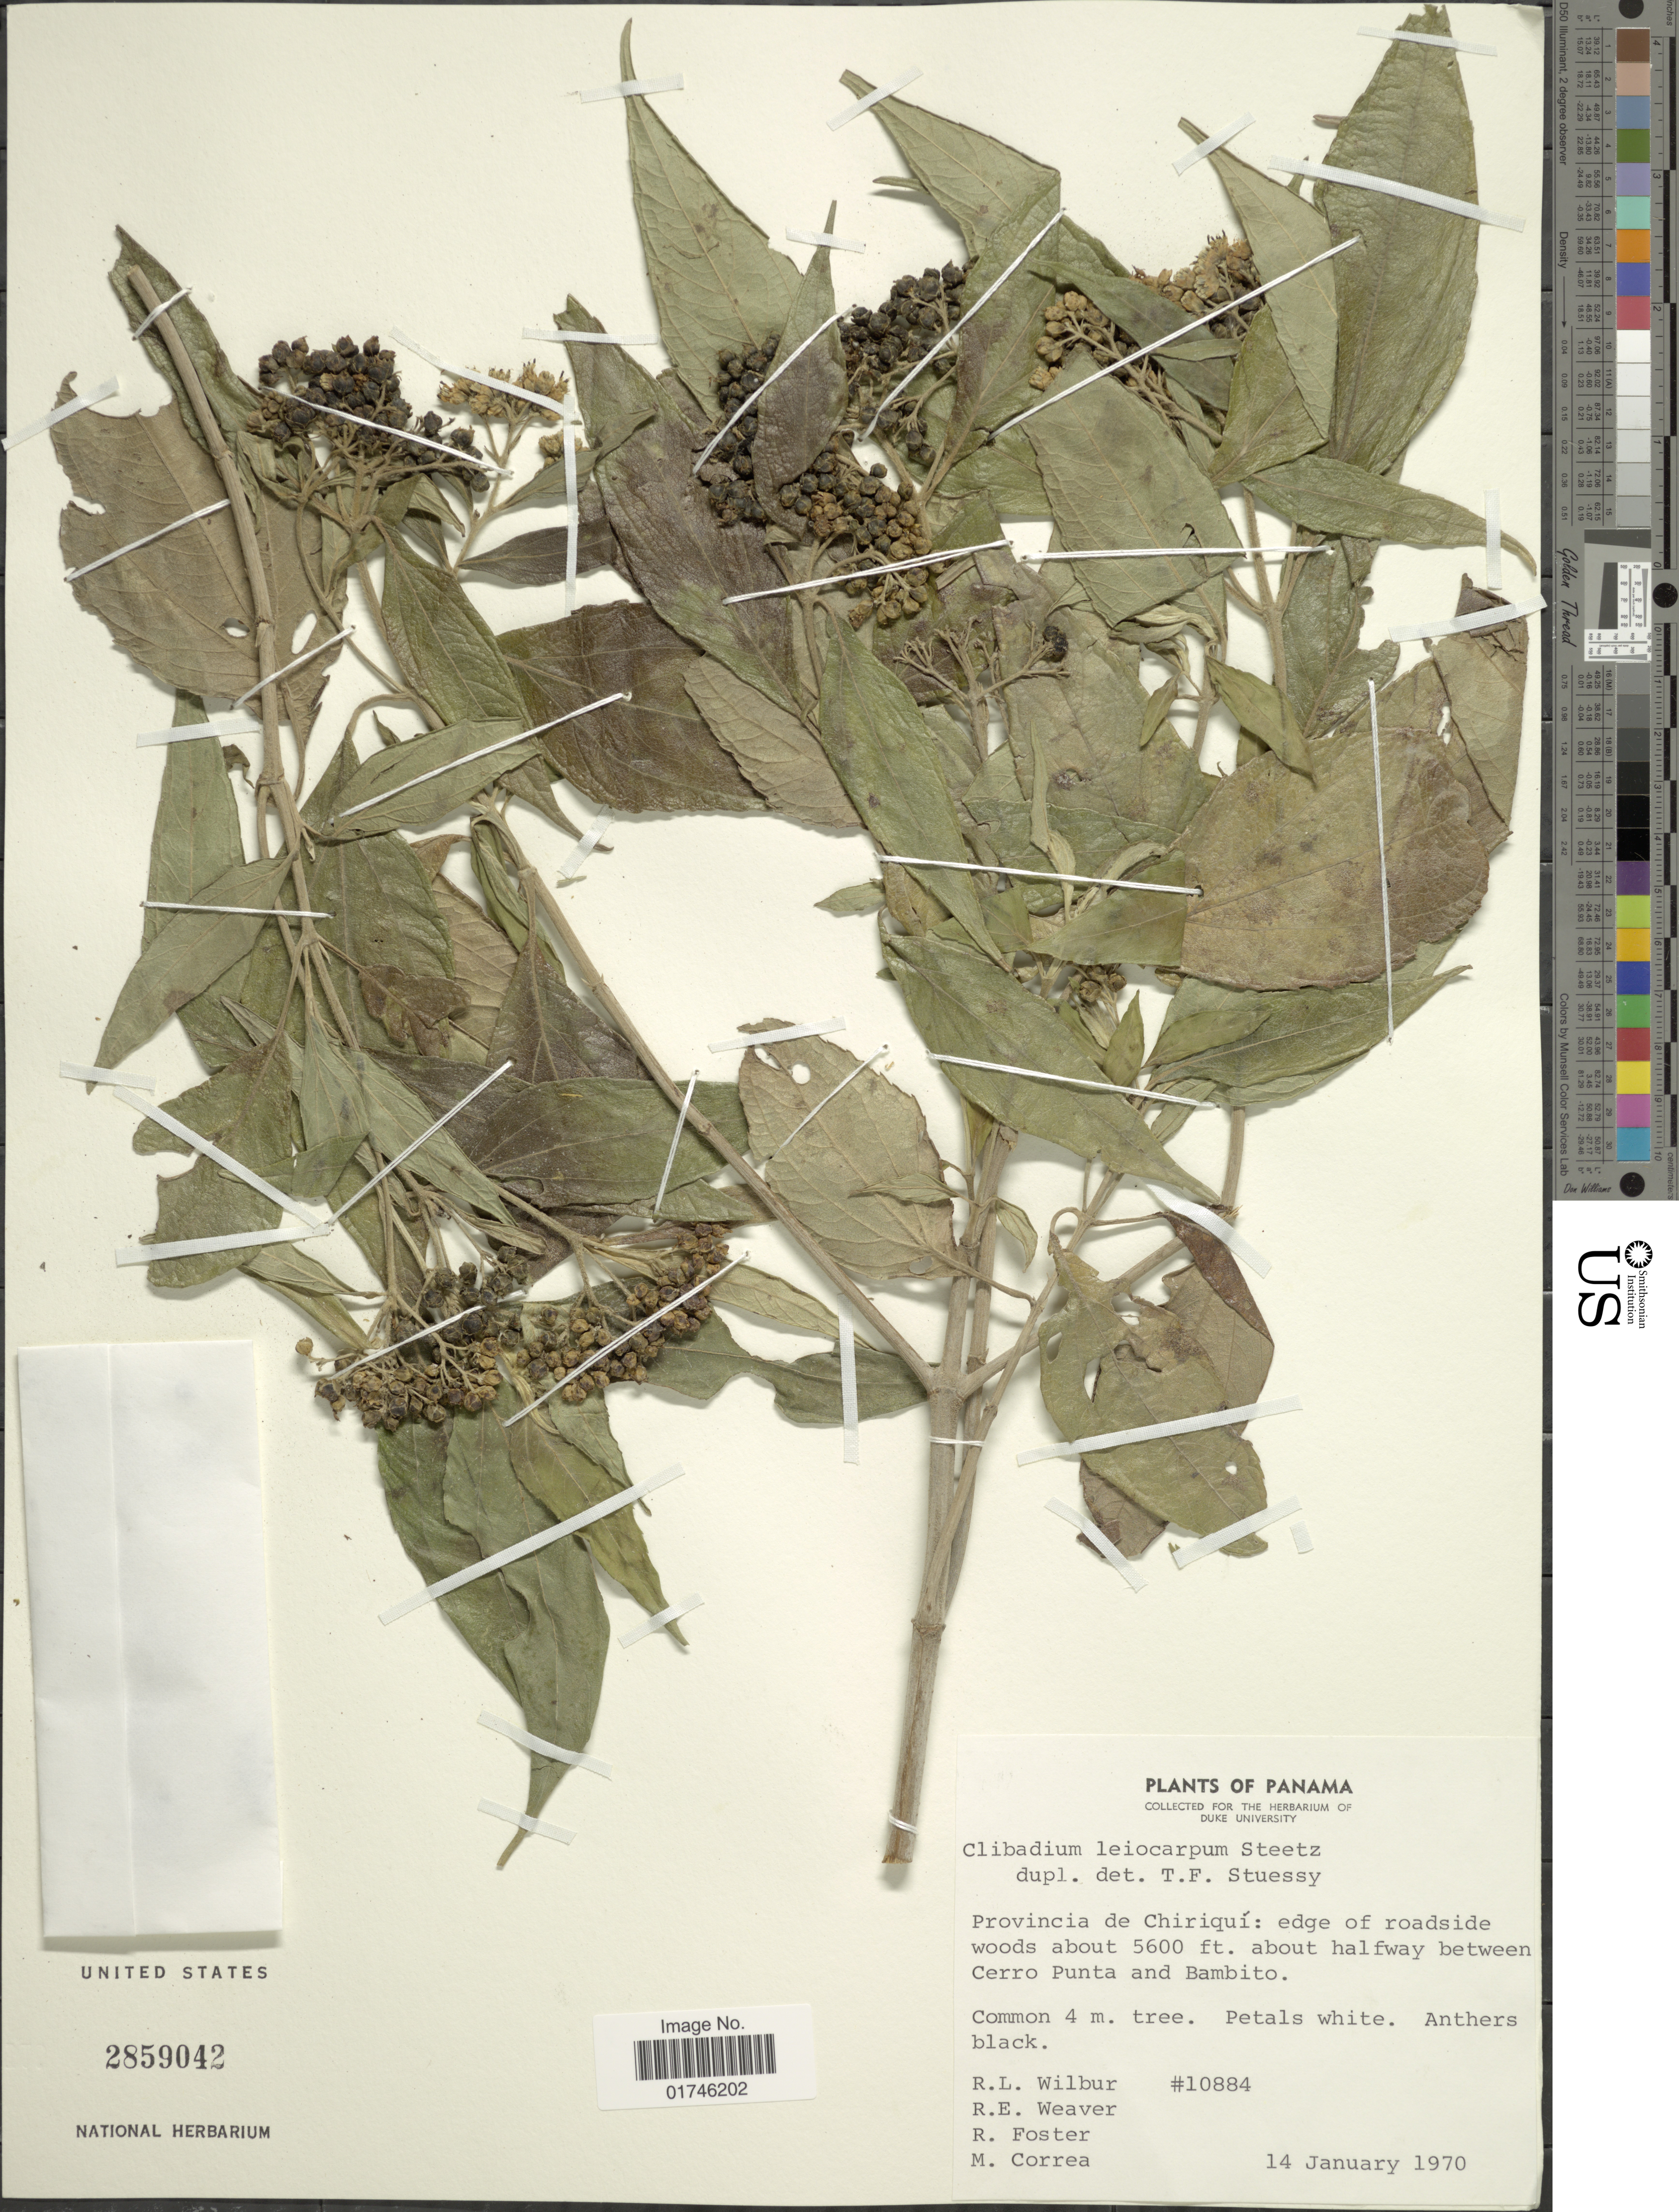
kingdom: Plantae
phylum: Tracheophyta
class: Magnoliopsida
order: Asterales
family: Asteraceae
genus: Clibadium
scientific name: Clibadium leiocarpum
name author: Steetz in Seem.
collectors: R. L. Wilbur, R. E. Weaver, R. Foster & M. Correa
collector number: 10884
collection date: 1970-01-14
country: Panama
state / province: Chiriqui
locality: Provincia de Chiriqui; edges of roadside woods, about halfway between Cerro Punta and Bambito.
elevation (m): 1707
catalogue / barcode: US 2859042